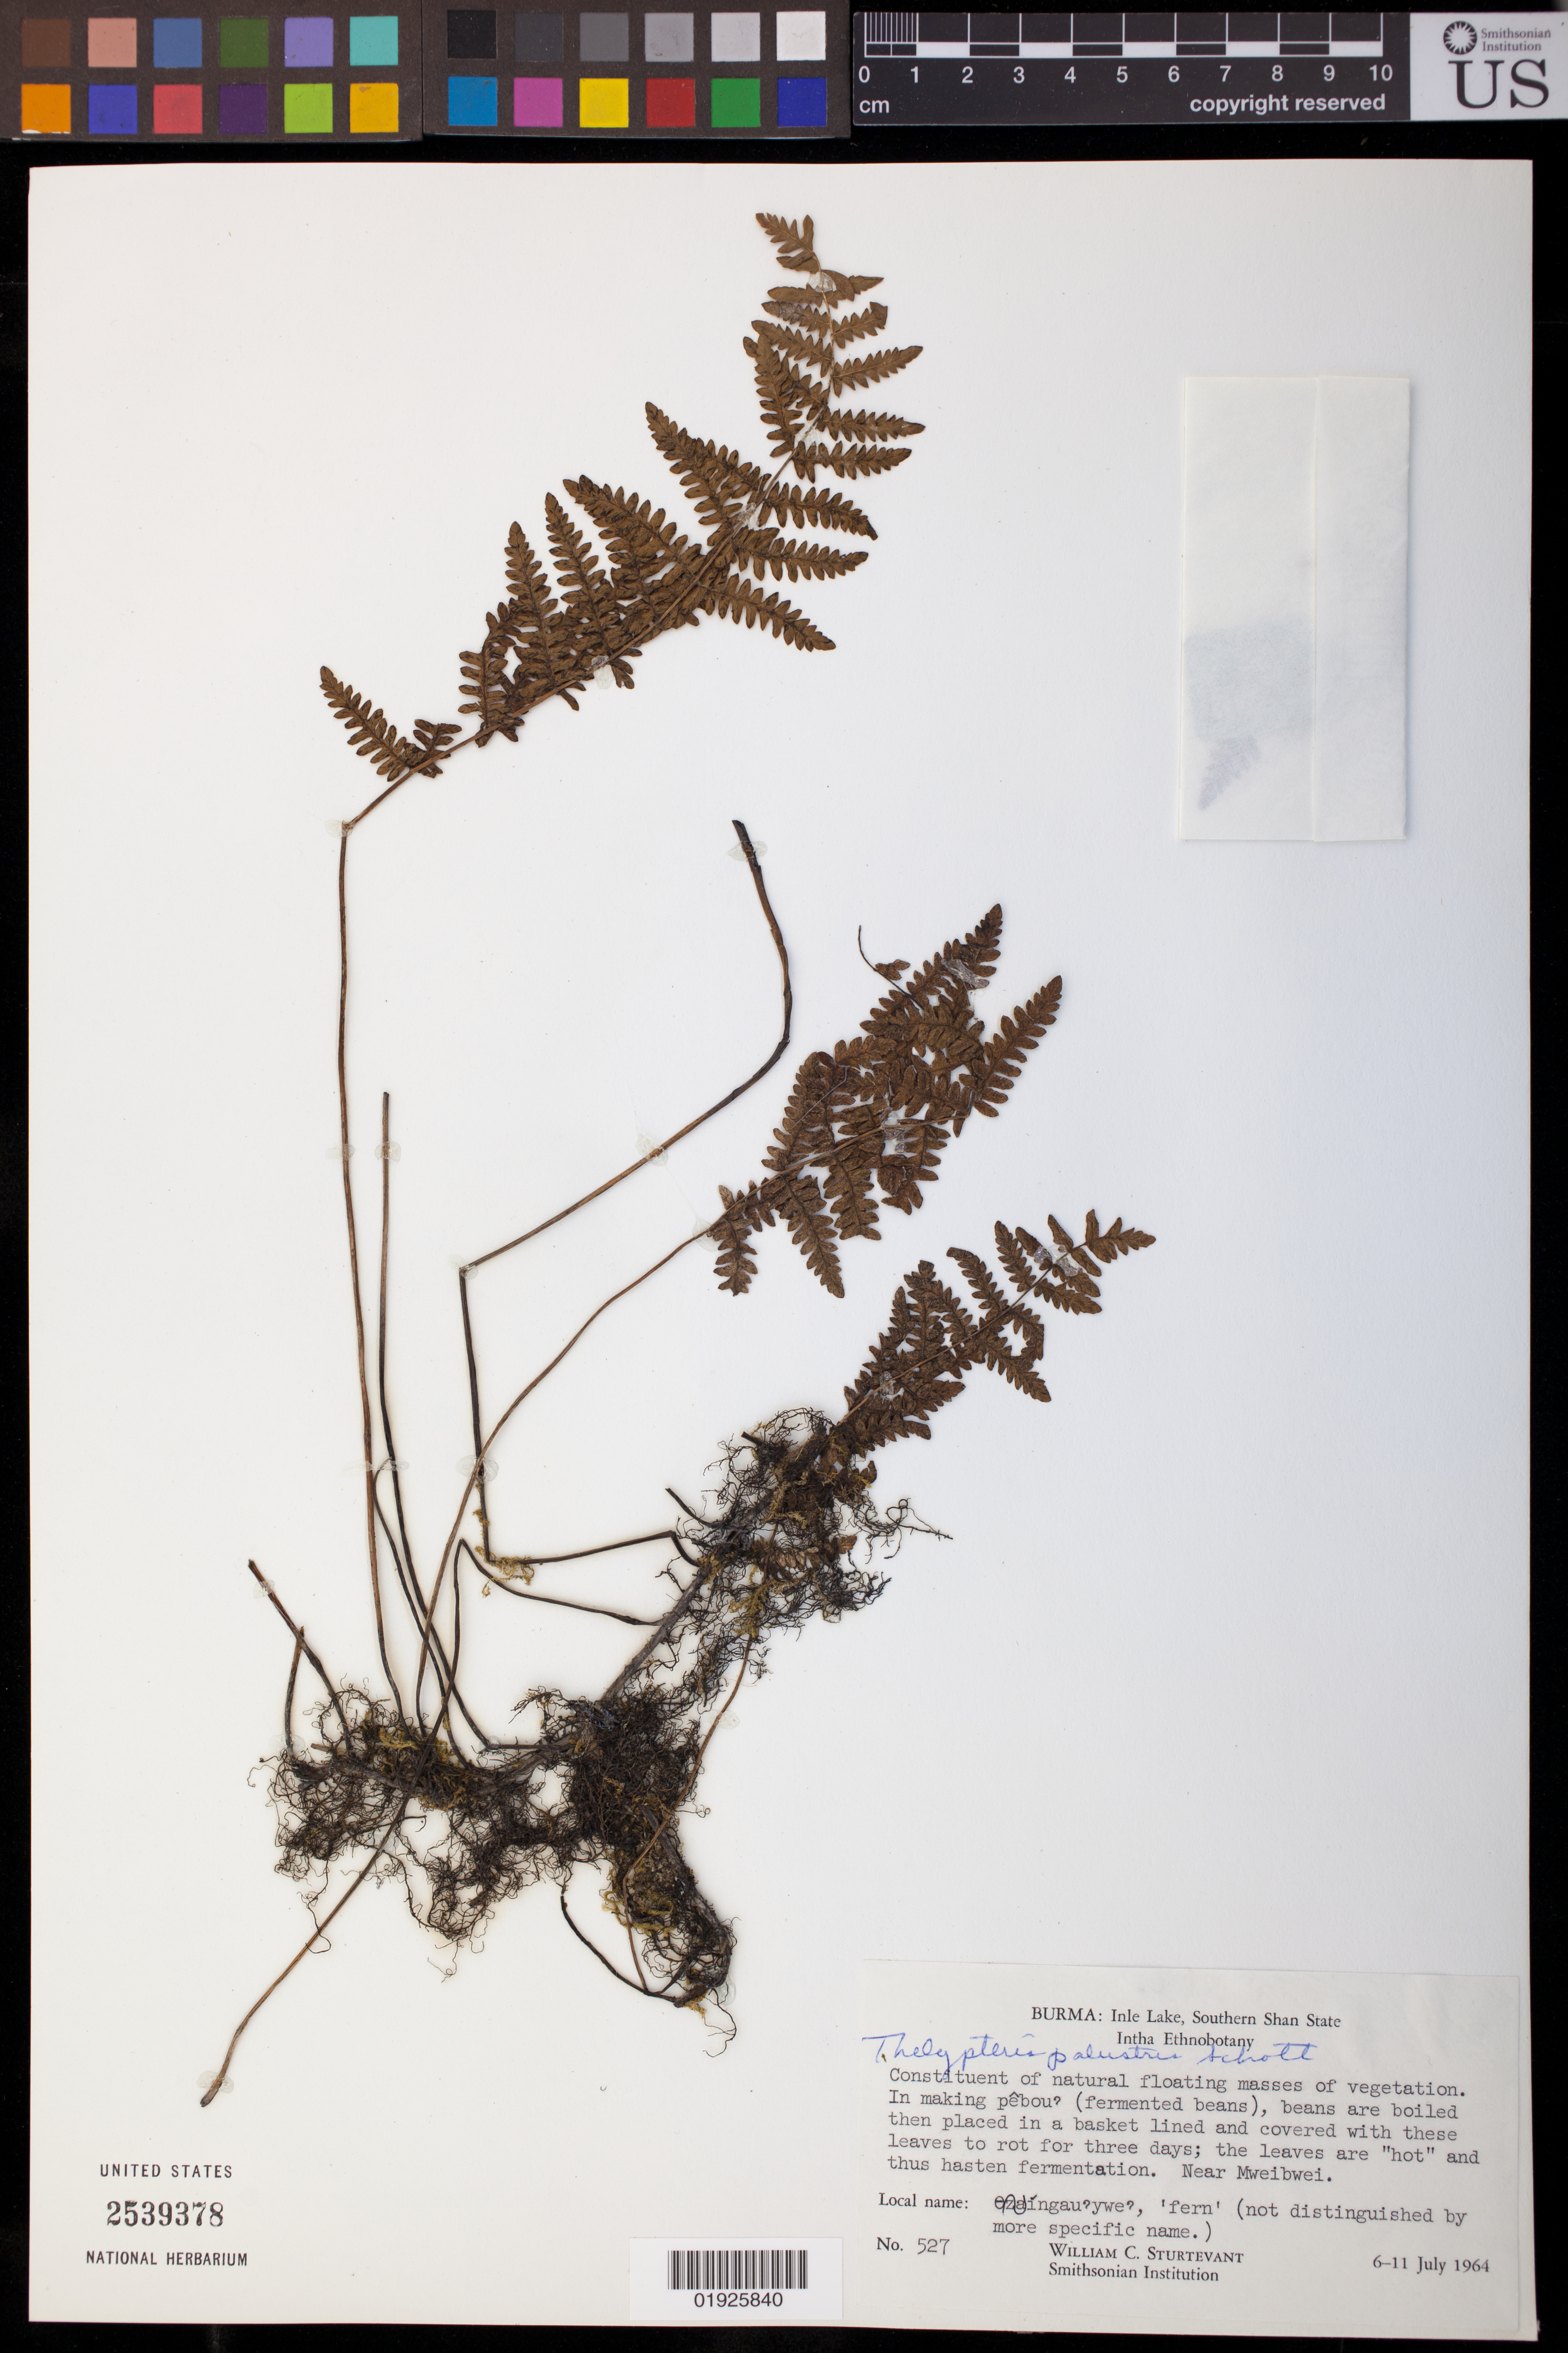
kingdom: Plantae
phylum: Tracheophyta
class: Polypodiopsida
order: Polypodiales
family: Thelypteridaceae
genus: Thelypteris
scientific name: Thelypteris palustris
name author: (Salisb.) Schott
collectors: W. Sturtevant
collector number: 527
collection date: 1964-07-06/1964-07-11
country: Myanmar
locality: Near Mweibwei.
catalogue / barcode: US 2539378